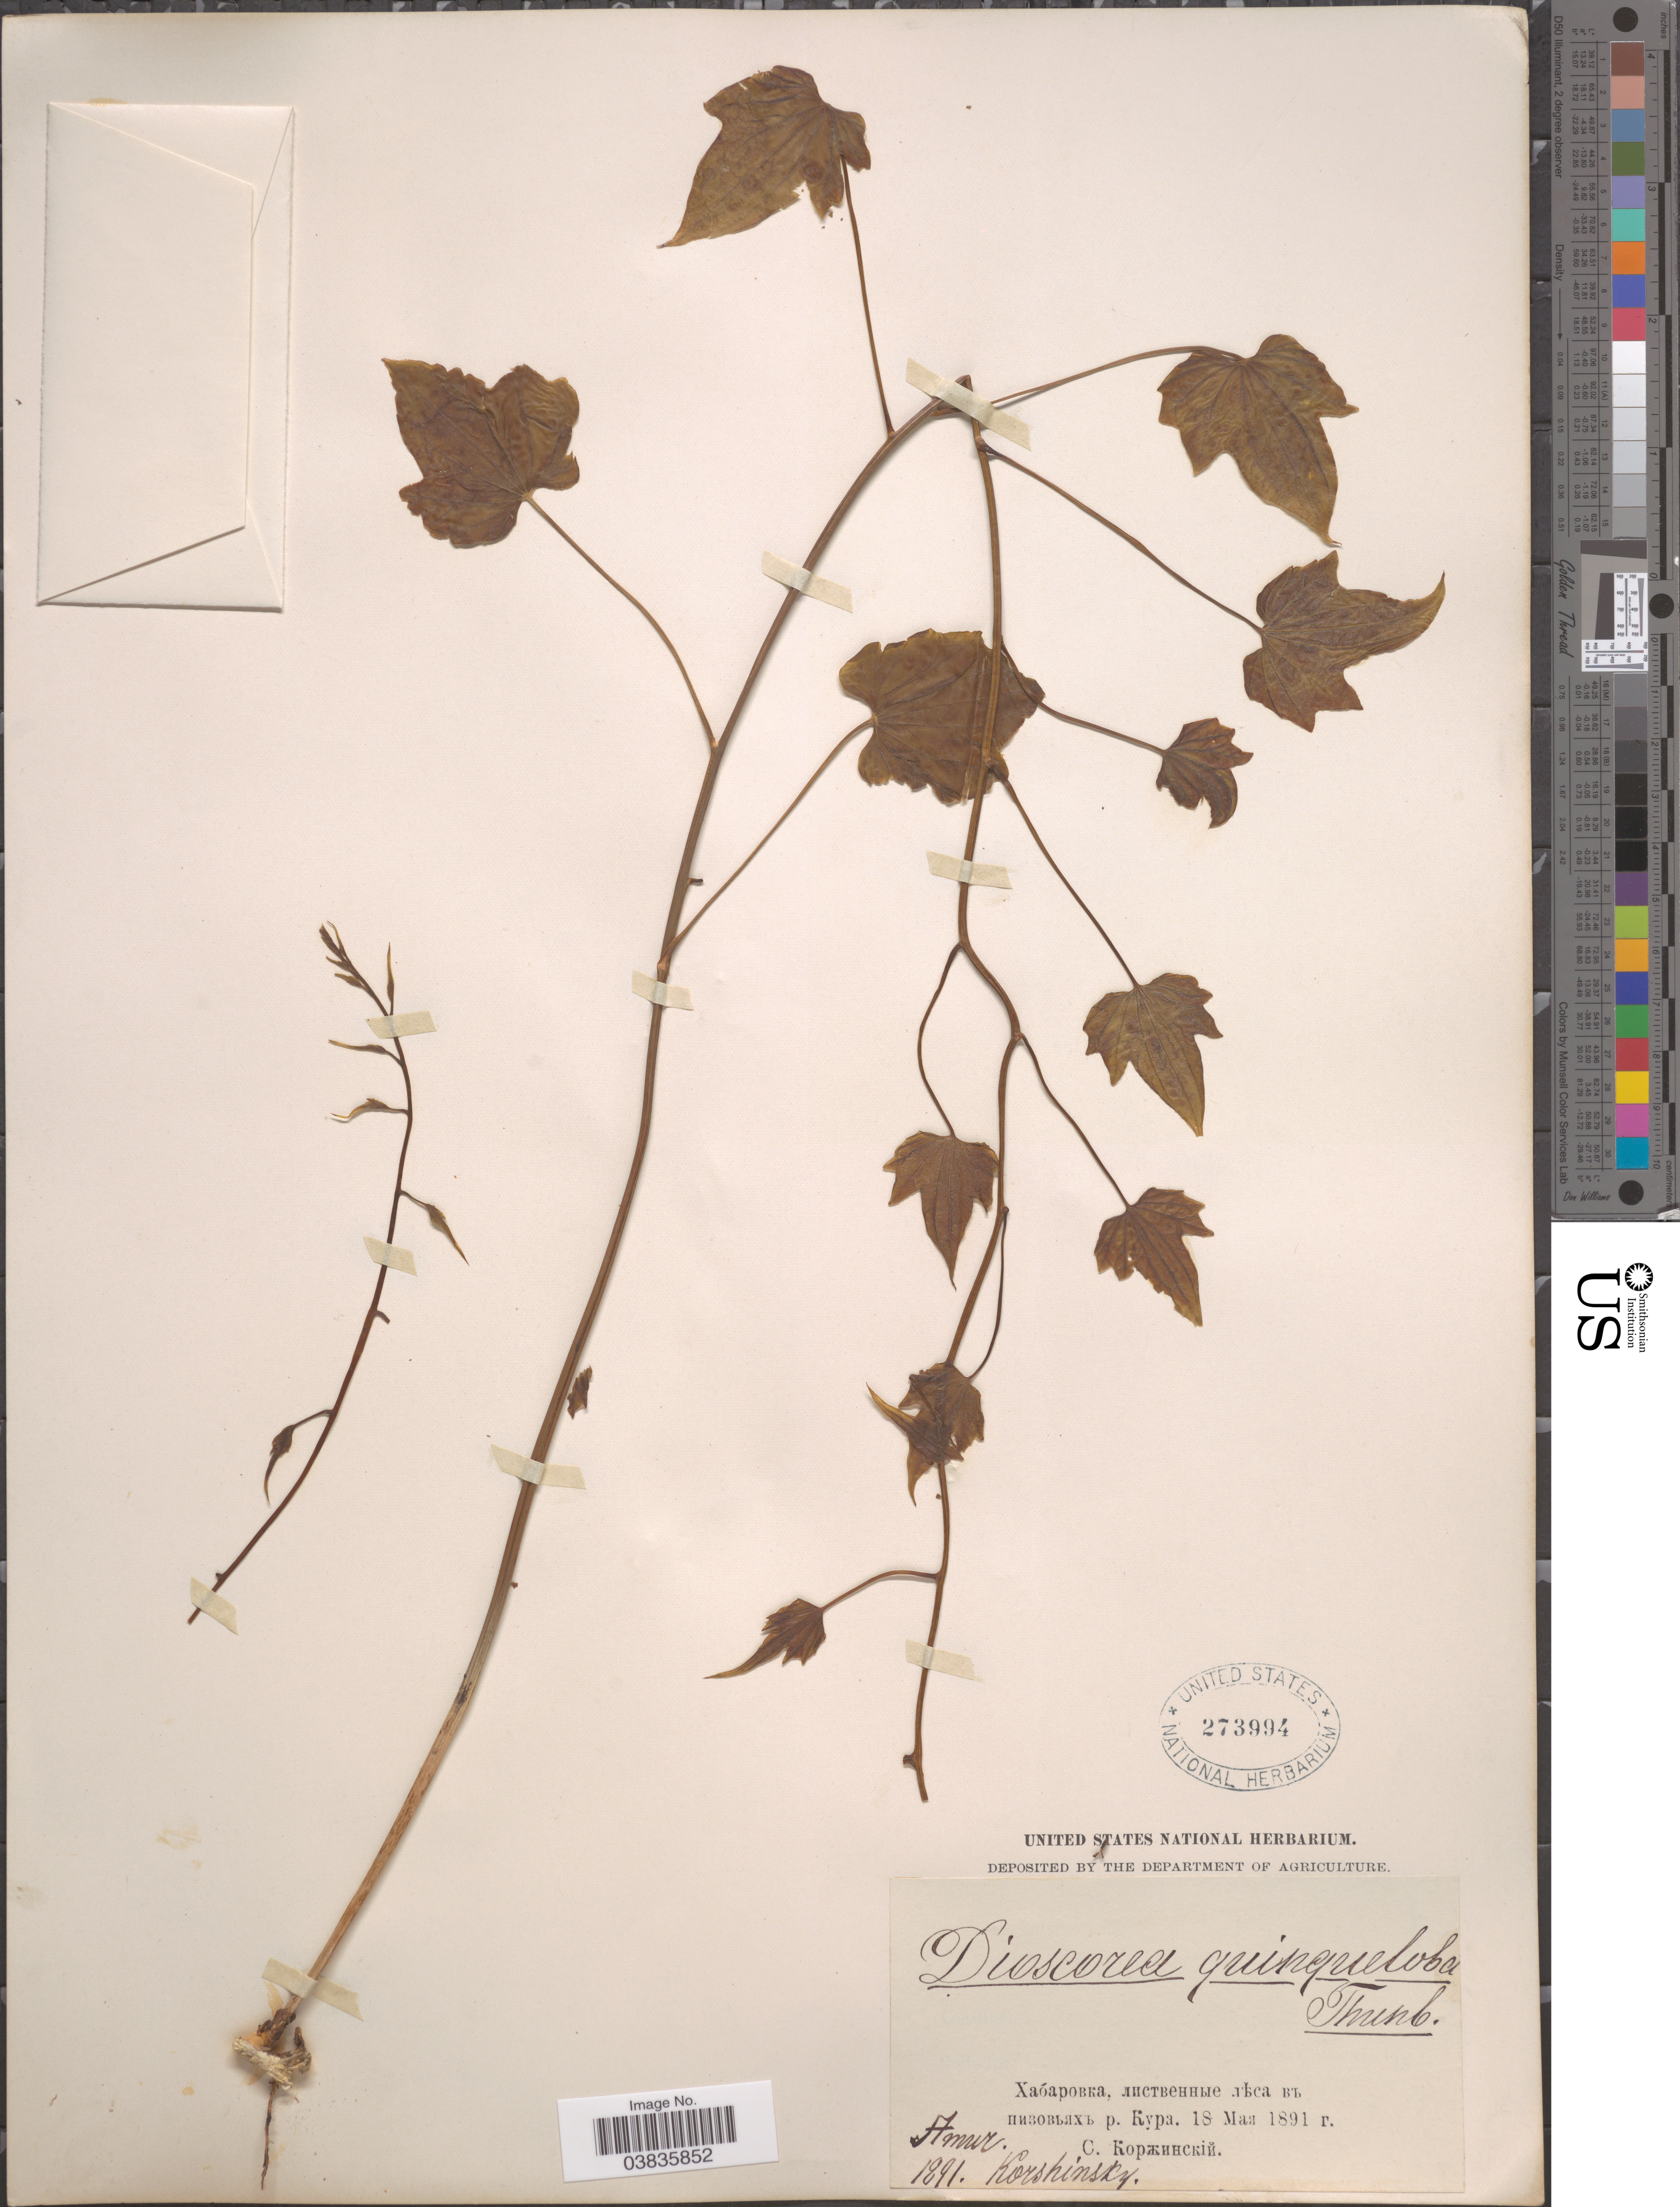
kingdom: Plantae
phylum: Tracheophyta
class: Liliopsida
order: Dioscoreales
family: Dioscoreaceae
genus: Dioscorea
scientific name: Dioscorea nipponica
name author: Makino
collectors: Korshinsky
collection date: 1891-05-18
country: Russian Federation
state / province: Khabarovsk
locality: Khabarovka (now Khabarovsk), river Kur (basin of river Amur)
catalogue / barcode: US 273994